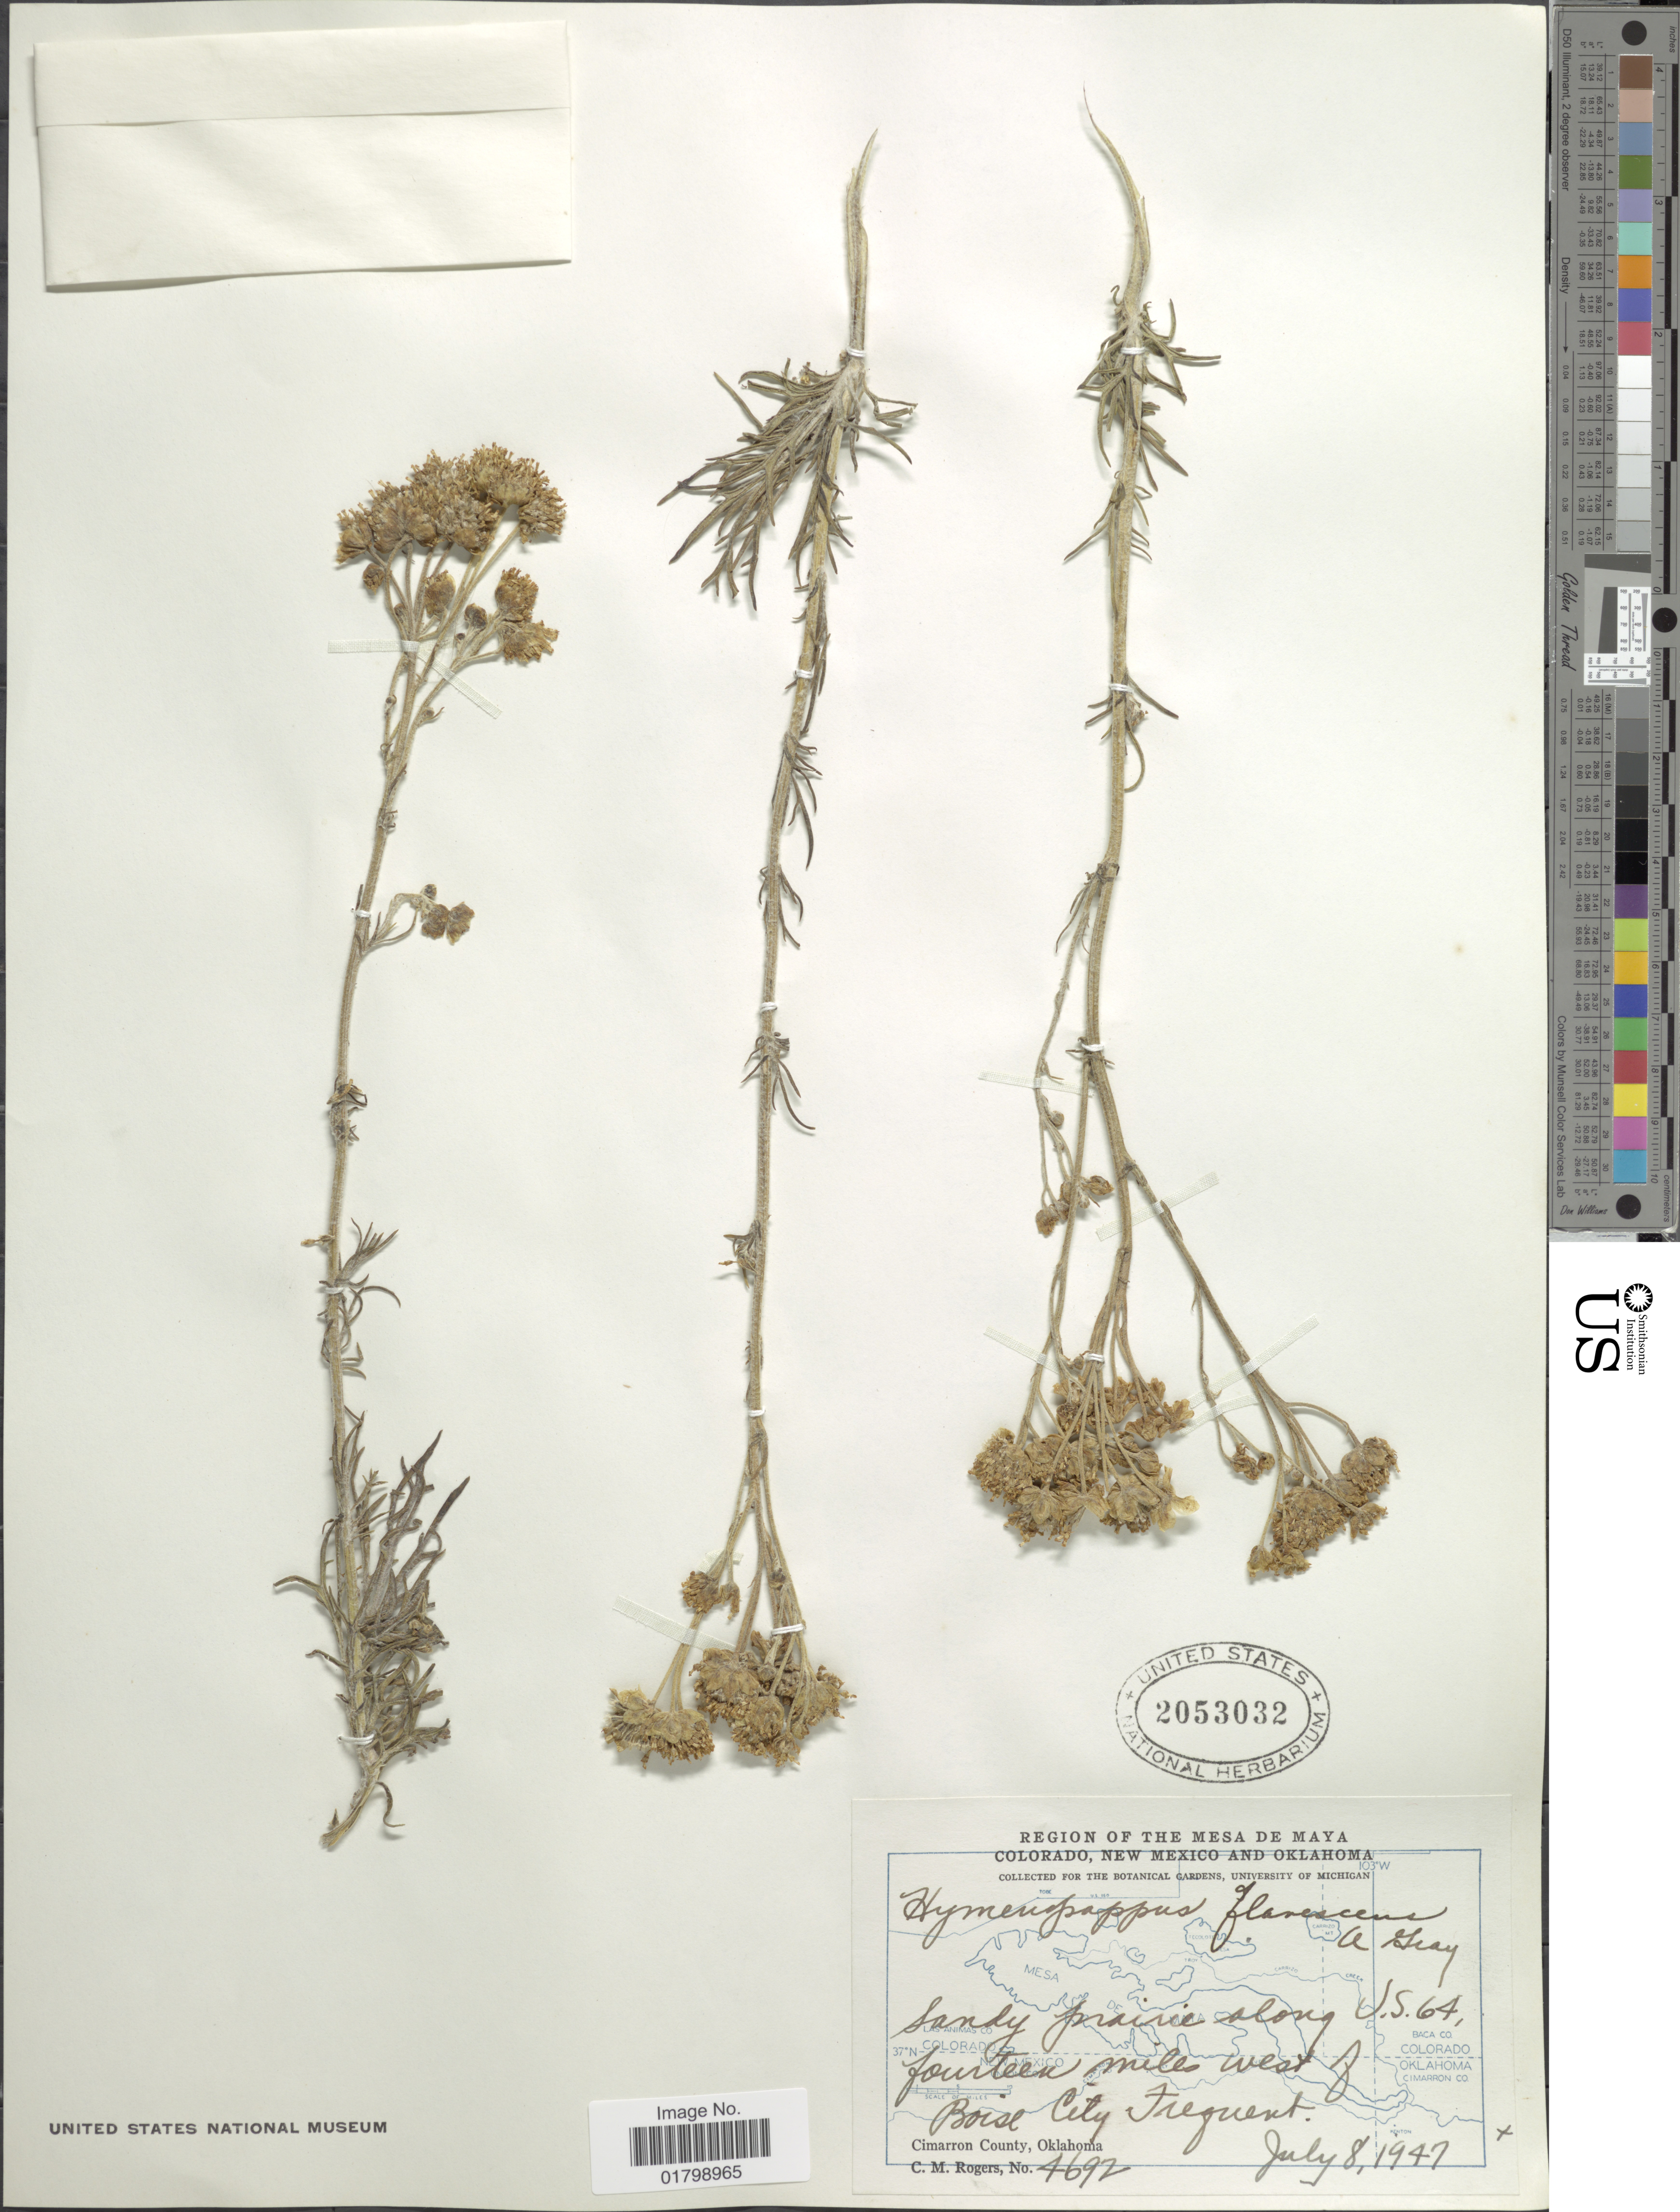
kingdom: Plantae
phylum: Tracheophyta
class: Magnoliopsida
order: Asterales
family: Asteraceae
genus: Hymenopappus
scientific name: Hymenopappus flavescens var. flavescens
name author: A. Gray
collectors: C. M. Rogers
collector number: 4692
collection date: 1947-07-08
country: United States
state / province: Oklahoma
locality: Along U.S. 64, fourteen miles west of Boise City, Cimarron County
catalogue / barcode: US 2053032